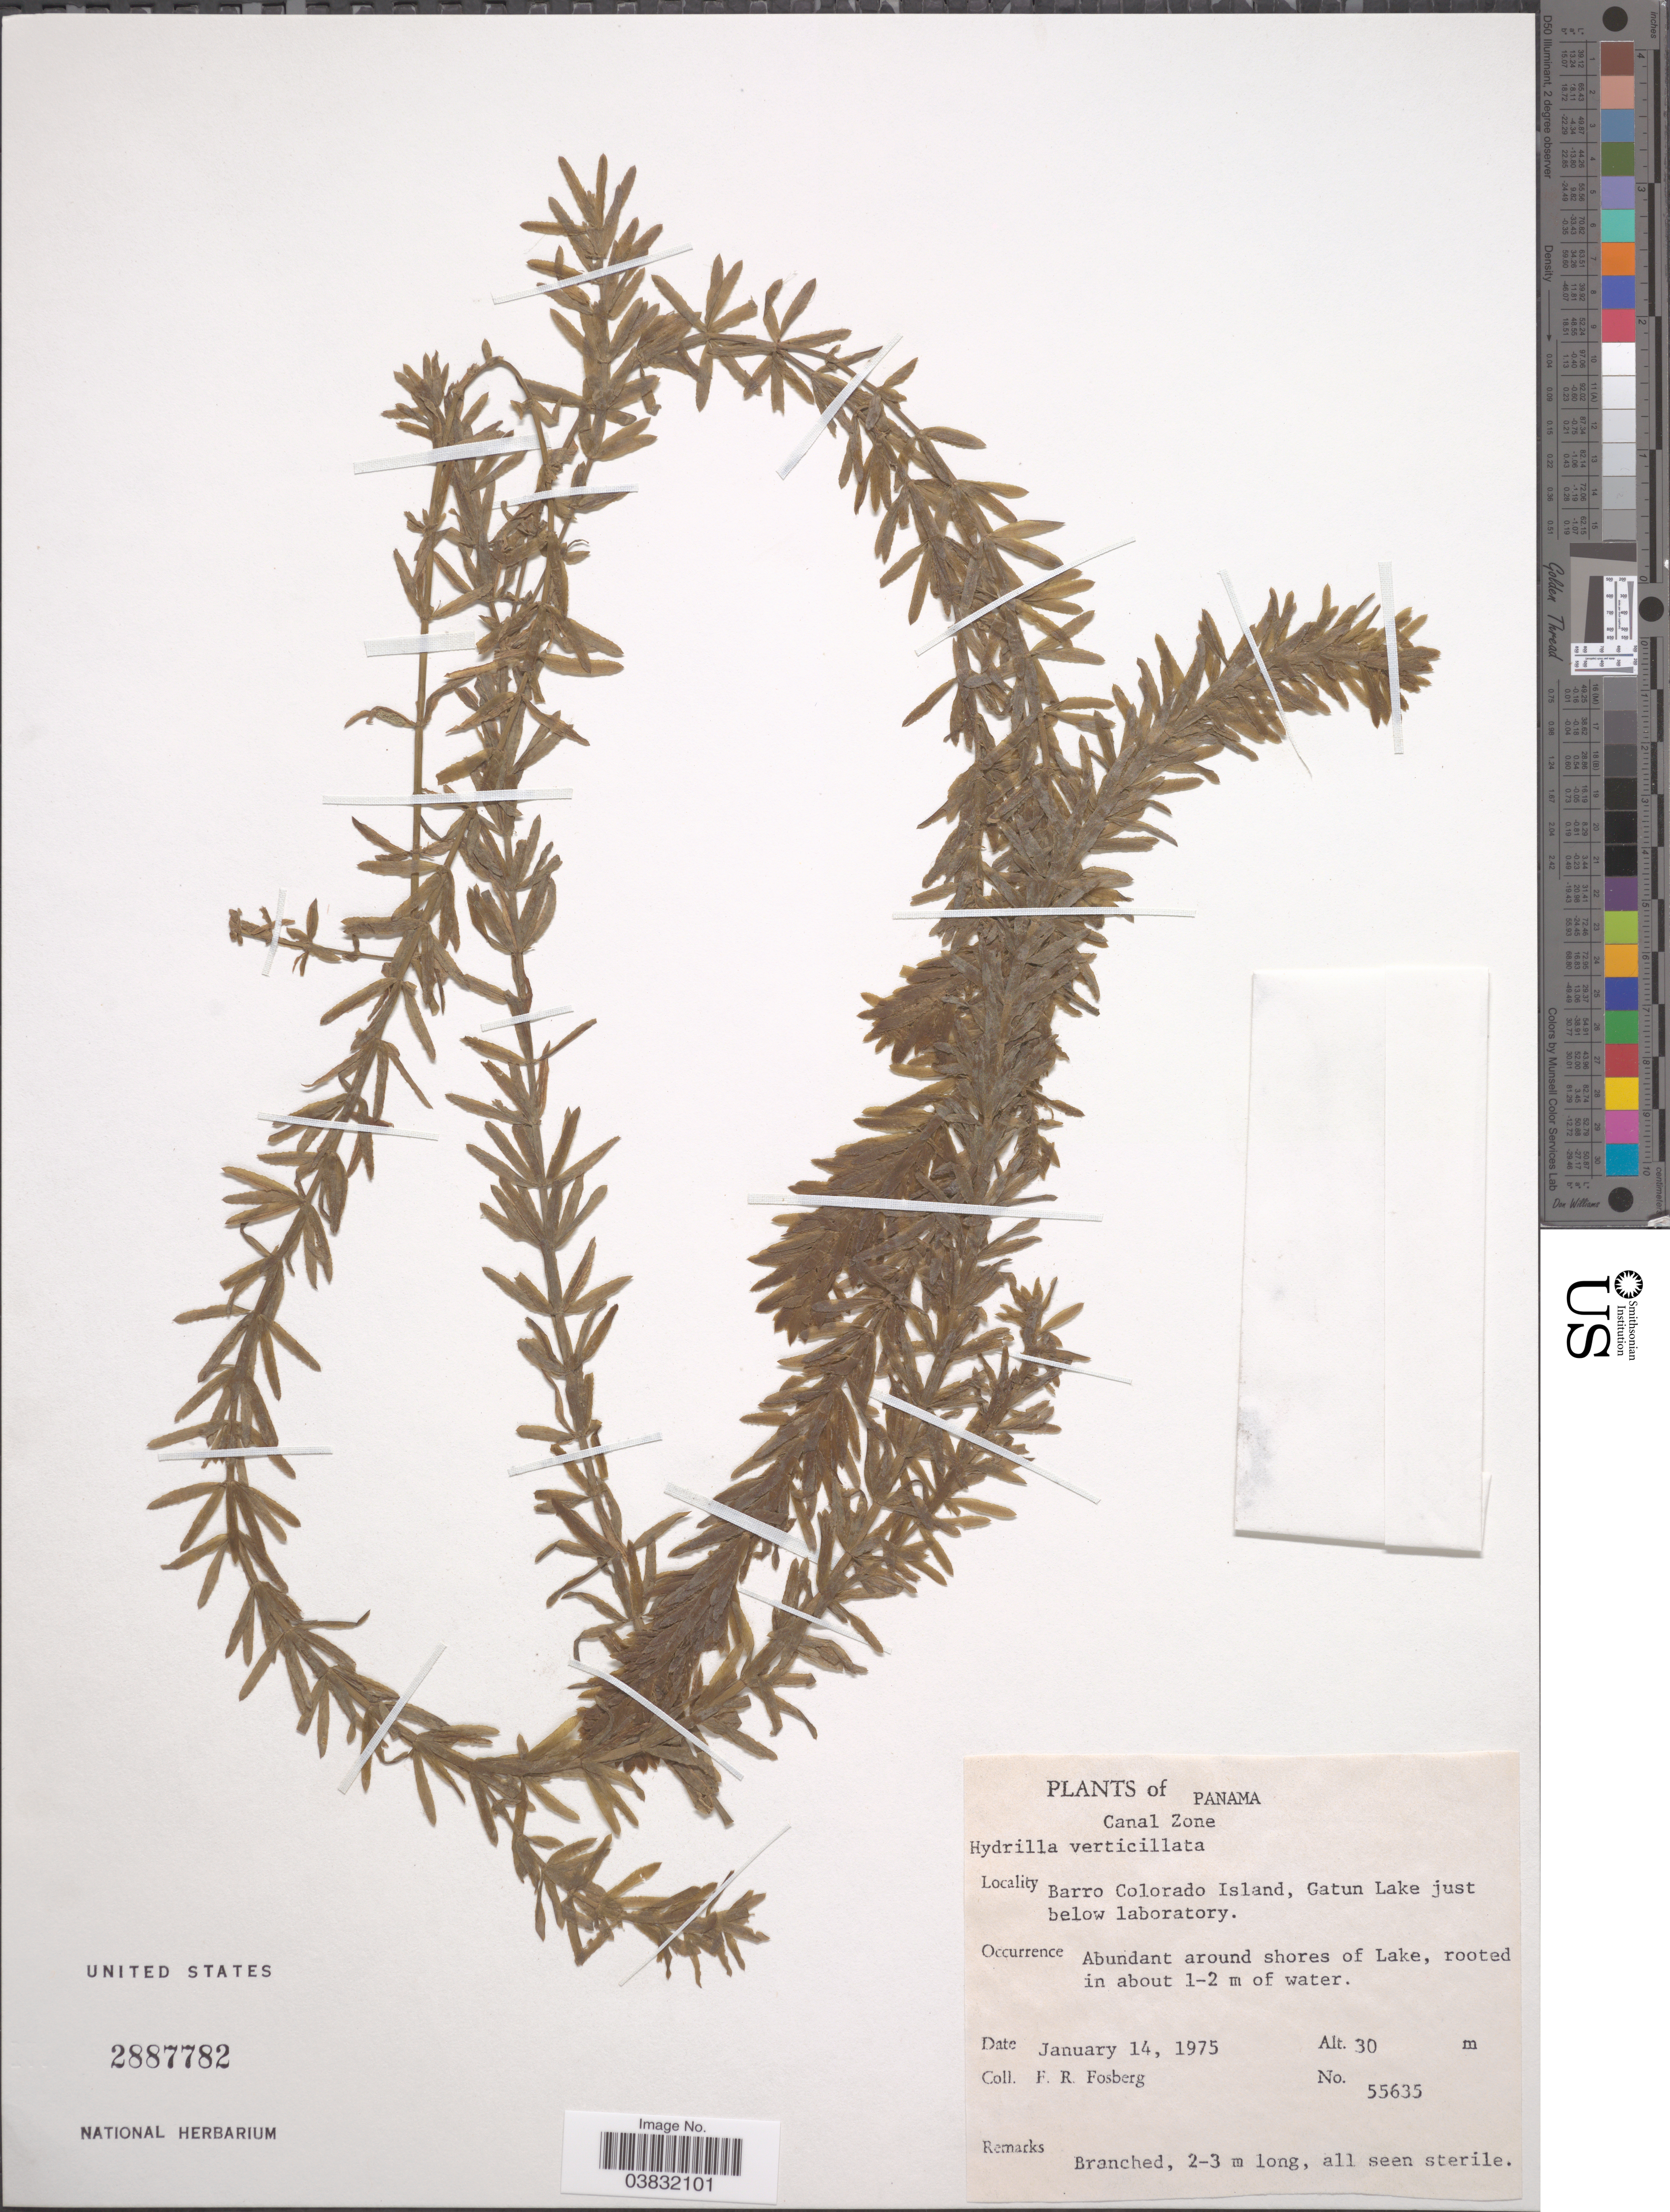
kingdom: Plantae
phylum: Tracheophyta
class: Liliopsida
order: Alismatales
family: Hydrocharitaceae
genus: Hydrilla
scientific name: Hydrilla verticillata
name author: (L. f.) Royle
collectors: F. R. Fosberg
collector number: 55635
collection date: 1975-01-14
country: Panama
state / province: Panamá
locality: Canal Zone. Barro Colorado Island, Gatun Lake just below laboratory.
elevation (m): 30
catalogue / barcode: US 2887782